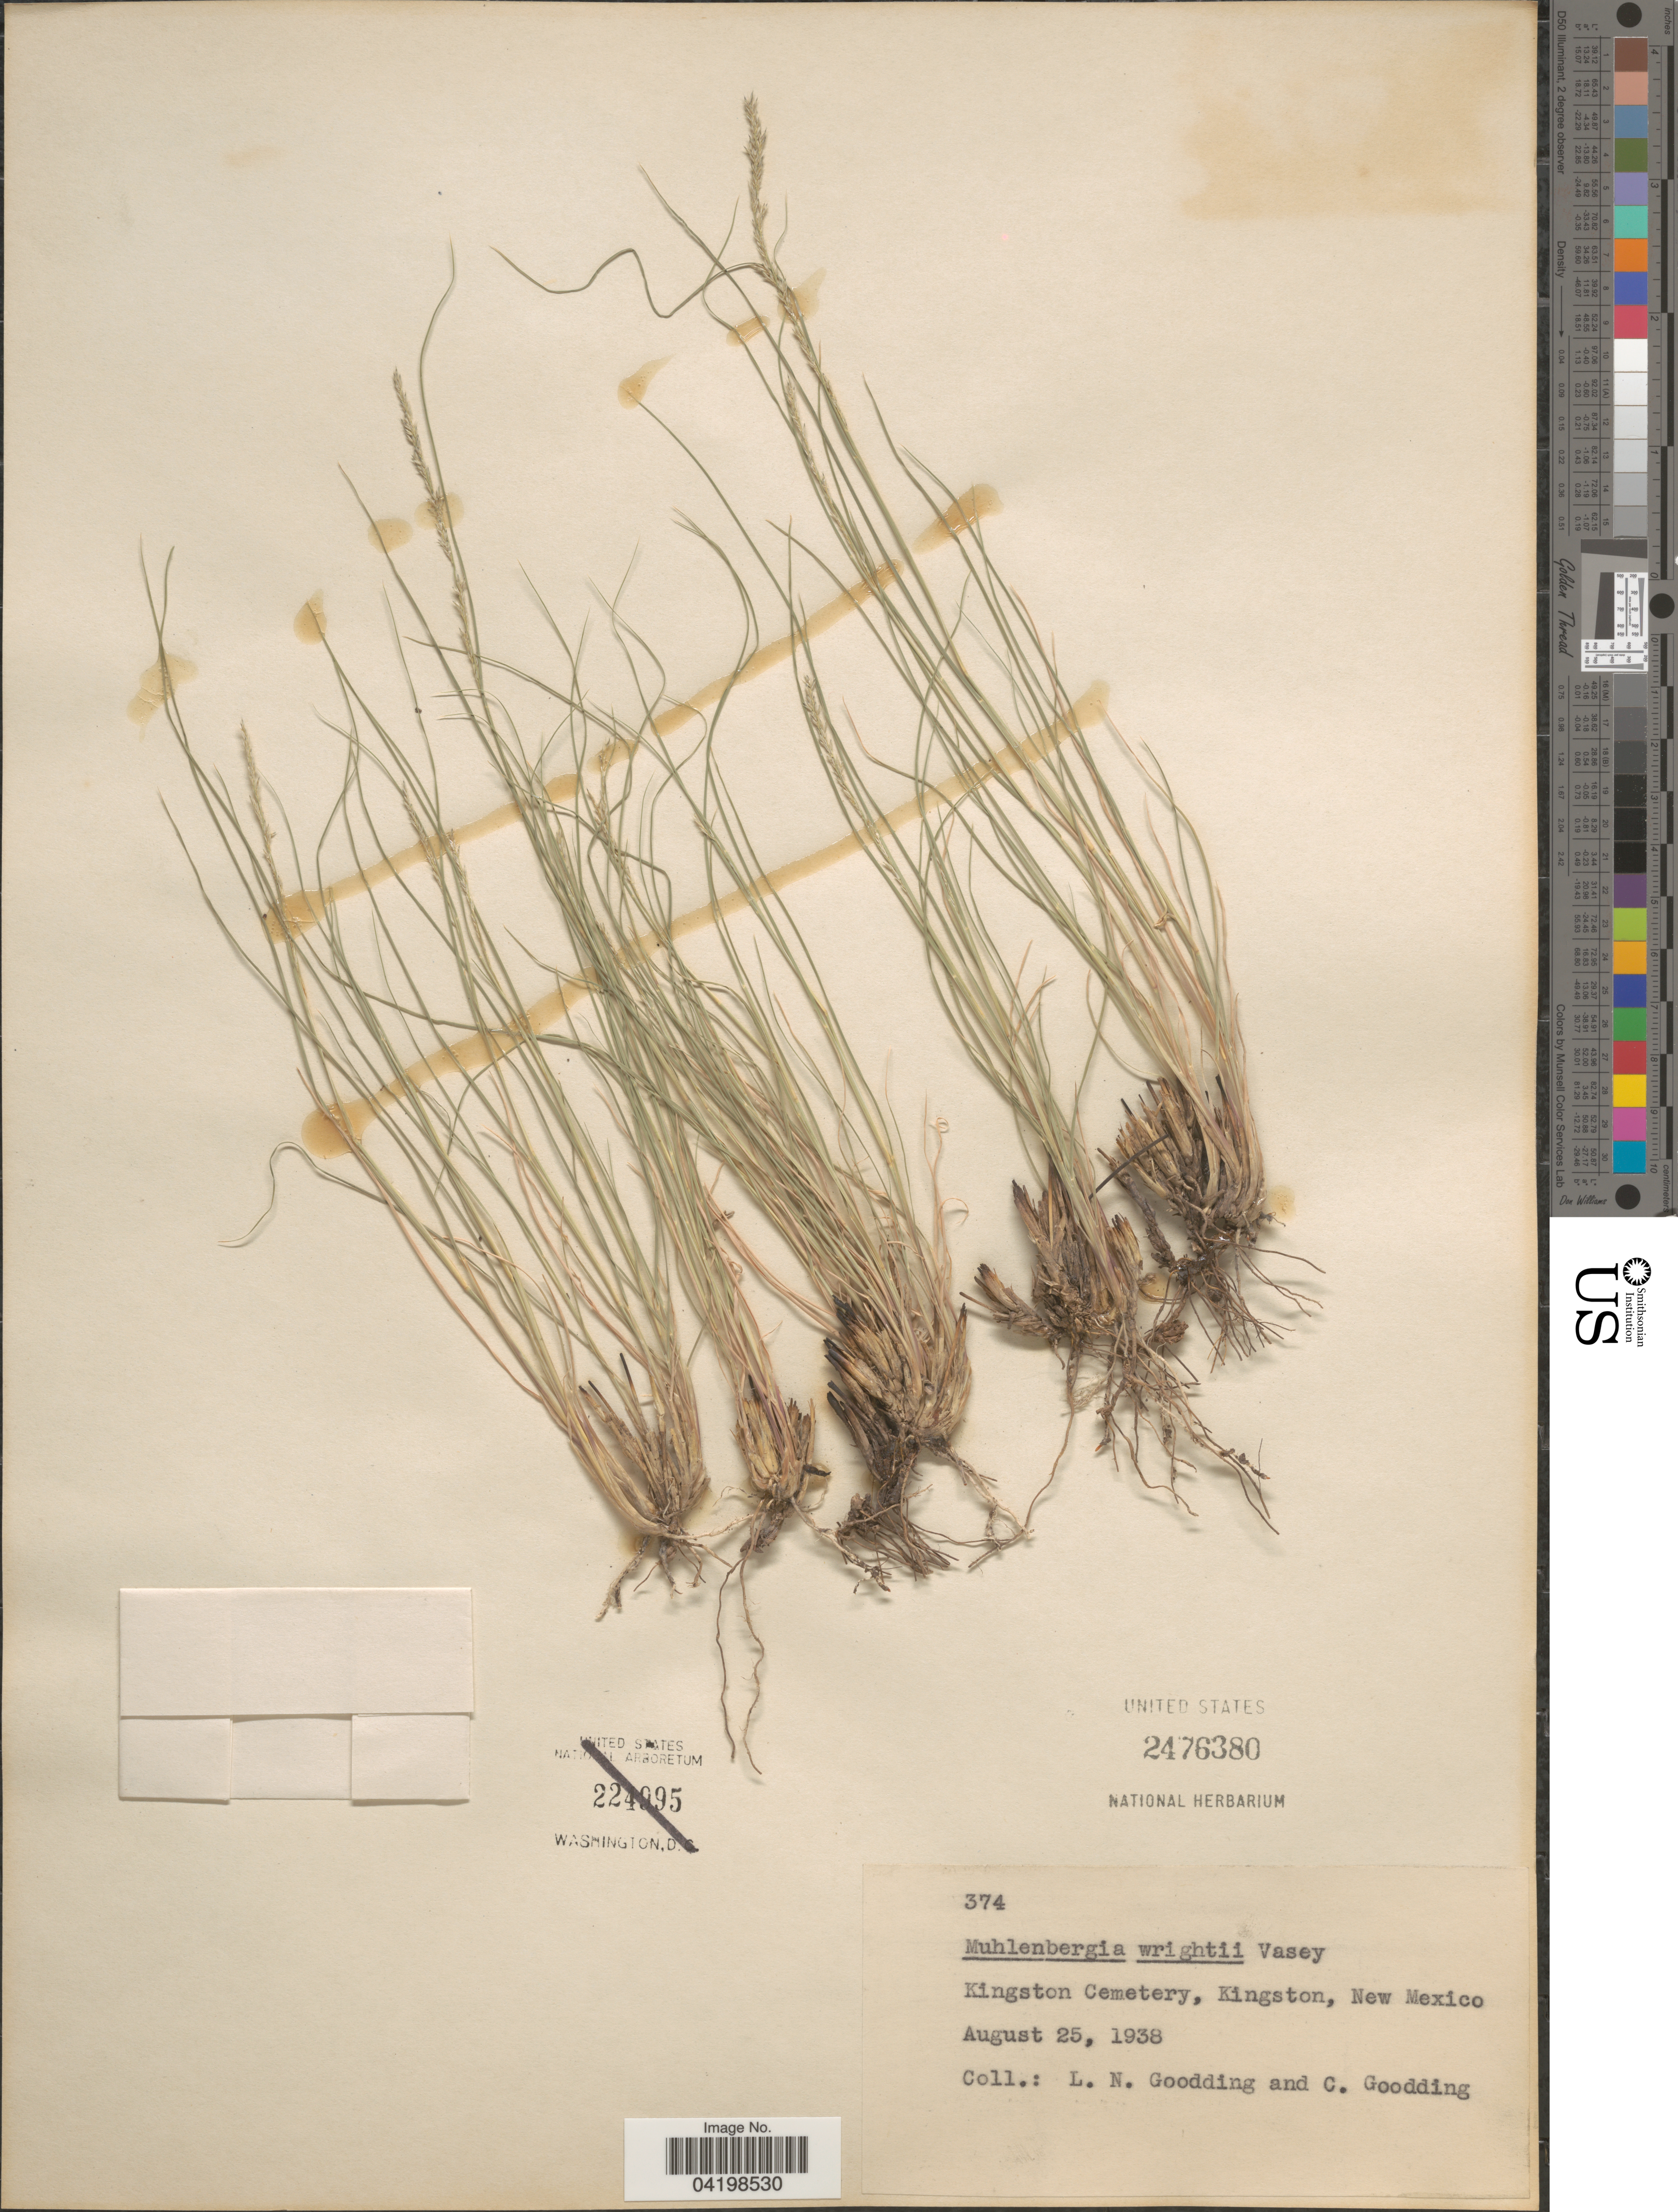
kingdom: Plantae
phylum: Tracheophyta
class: Liliopsida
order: Poales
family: Poaceae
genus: Muhlenbergia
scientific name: Muhlenbergia wrightii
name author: Vasey ex J.M. Coult.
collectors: L. N. Goodding & C. Goodding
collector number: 374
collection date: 1938-08-25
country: United States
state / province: New Mexico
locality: Kingston Cemetery, Kingston.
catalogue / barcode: US 2476380